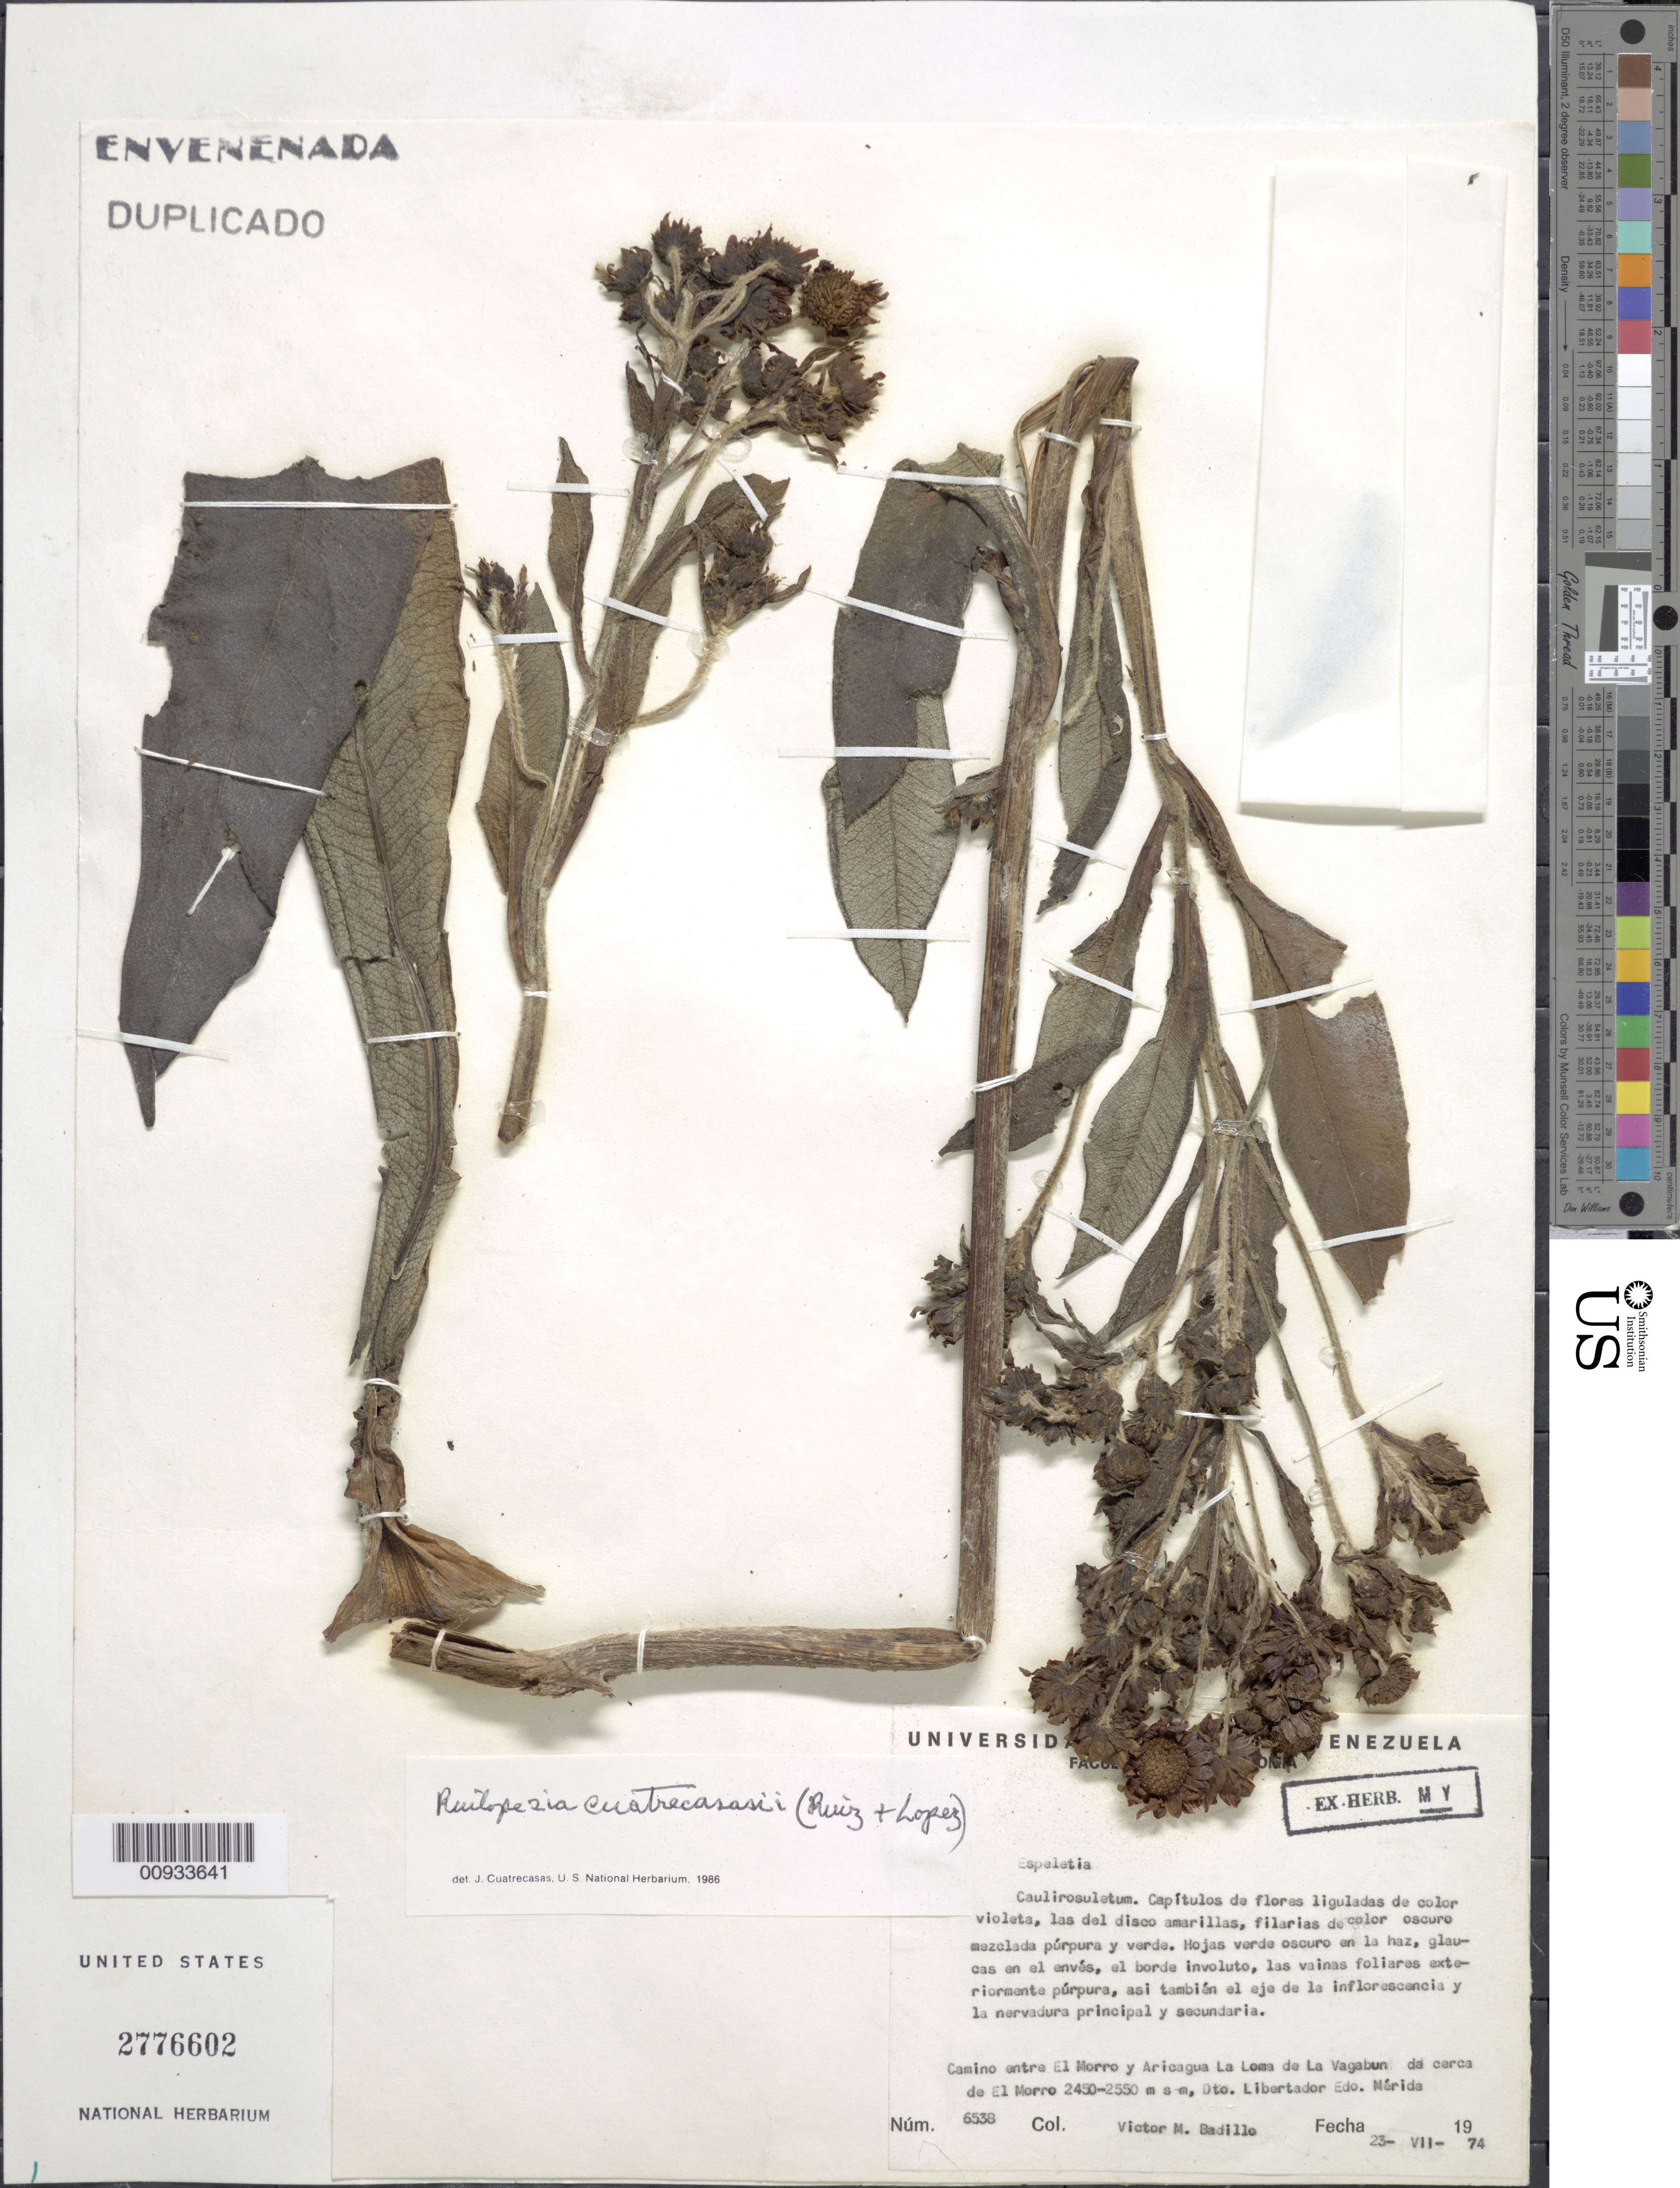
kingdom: Plantae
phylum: Tracheophyta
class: Magnoliopsida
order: Asterales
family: Asteraceae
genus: Ruilopezia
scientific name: Ruilopezia cuatracasasii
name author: (Ruiz & Lopez) Cuatrec.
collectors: V. Badillo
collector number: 6538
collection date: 1974-07-23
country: Venezuela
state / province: Mérida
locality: Camino entre El Morro y Aricagua, La Loma de La Vagabunda cerca de El Morro, Dto. Libertador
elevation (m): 2450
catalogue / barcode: US 2776602